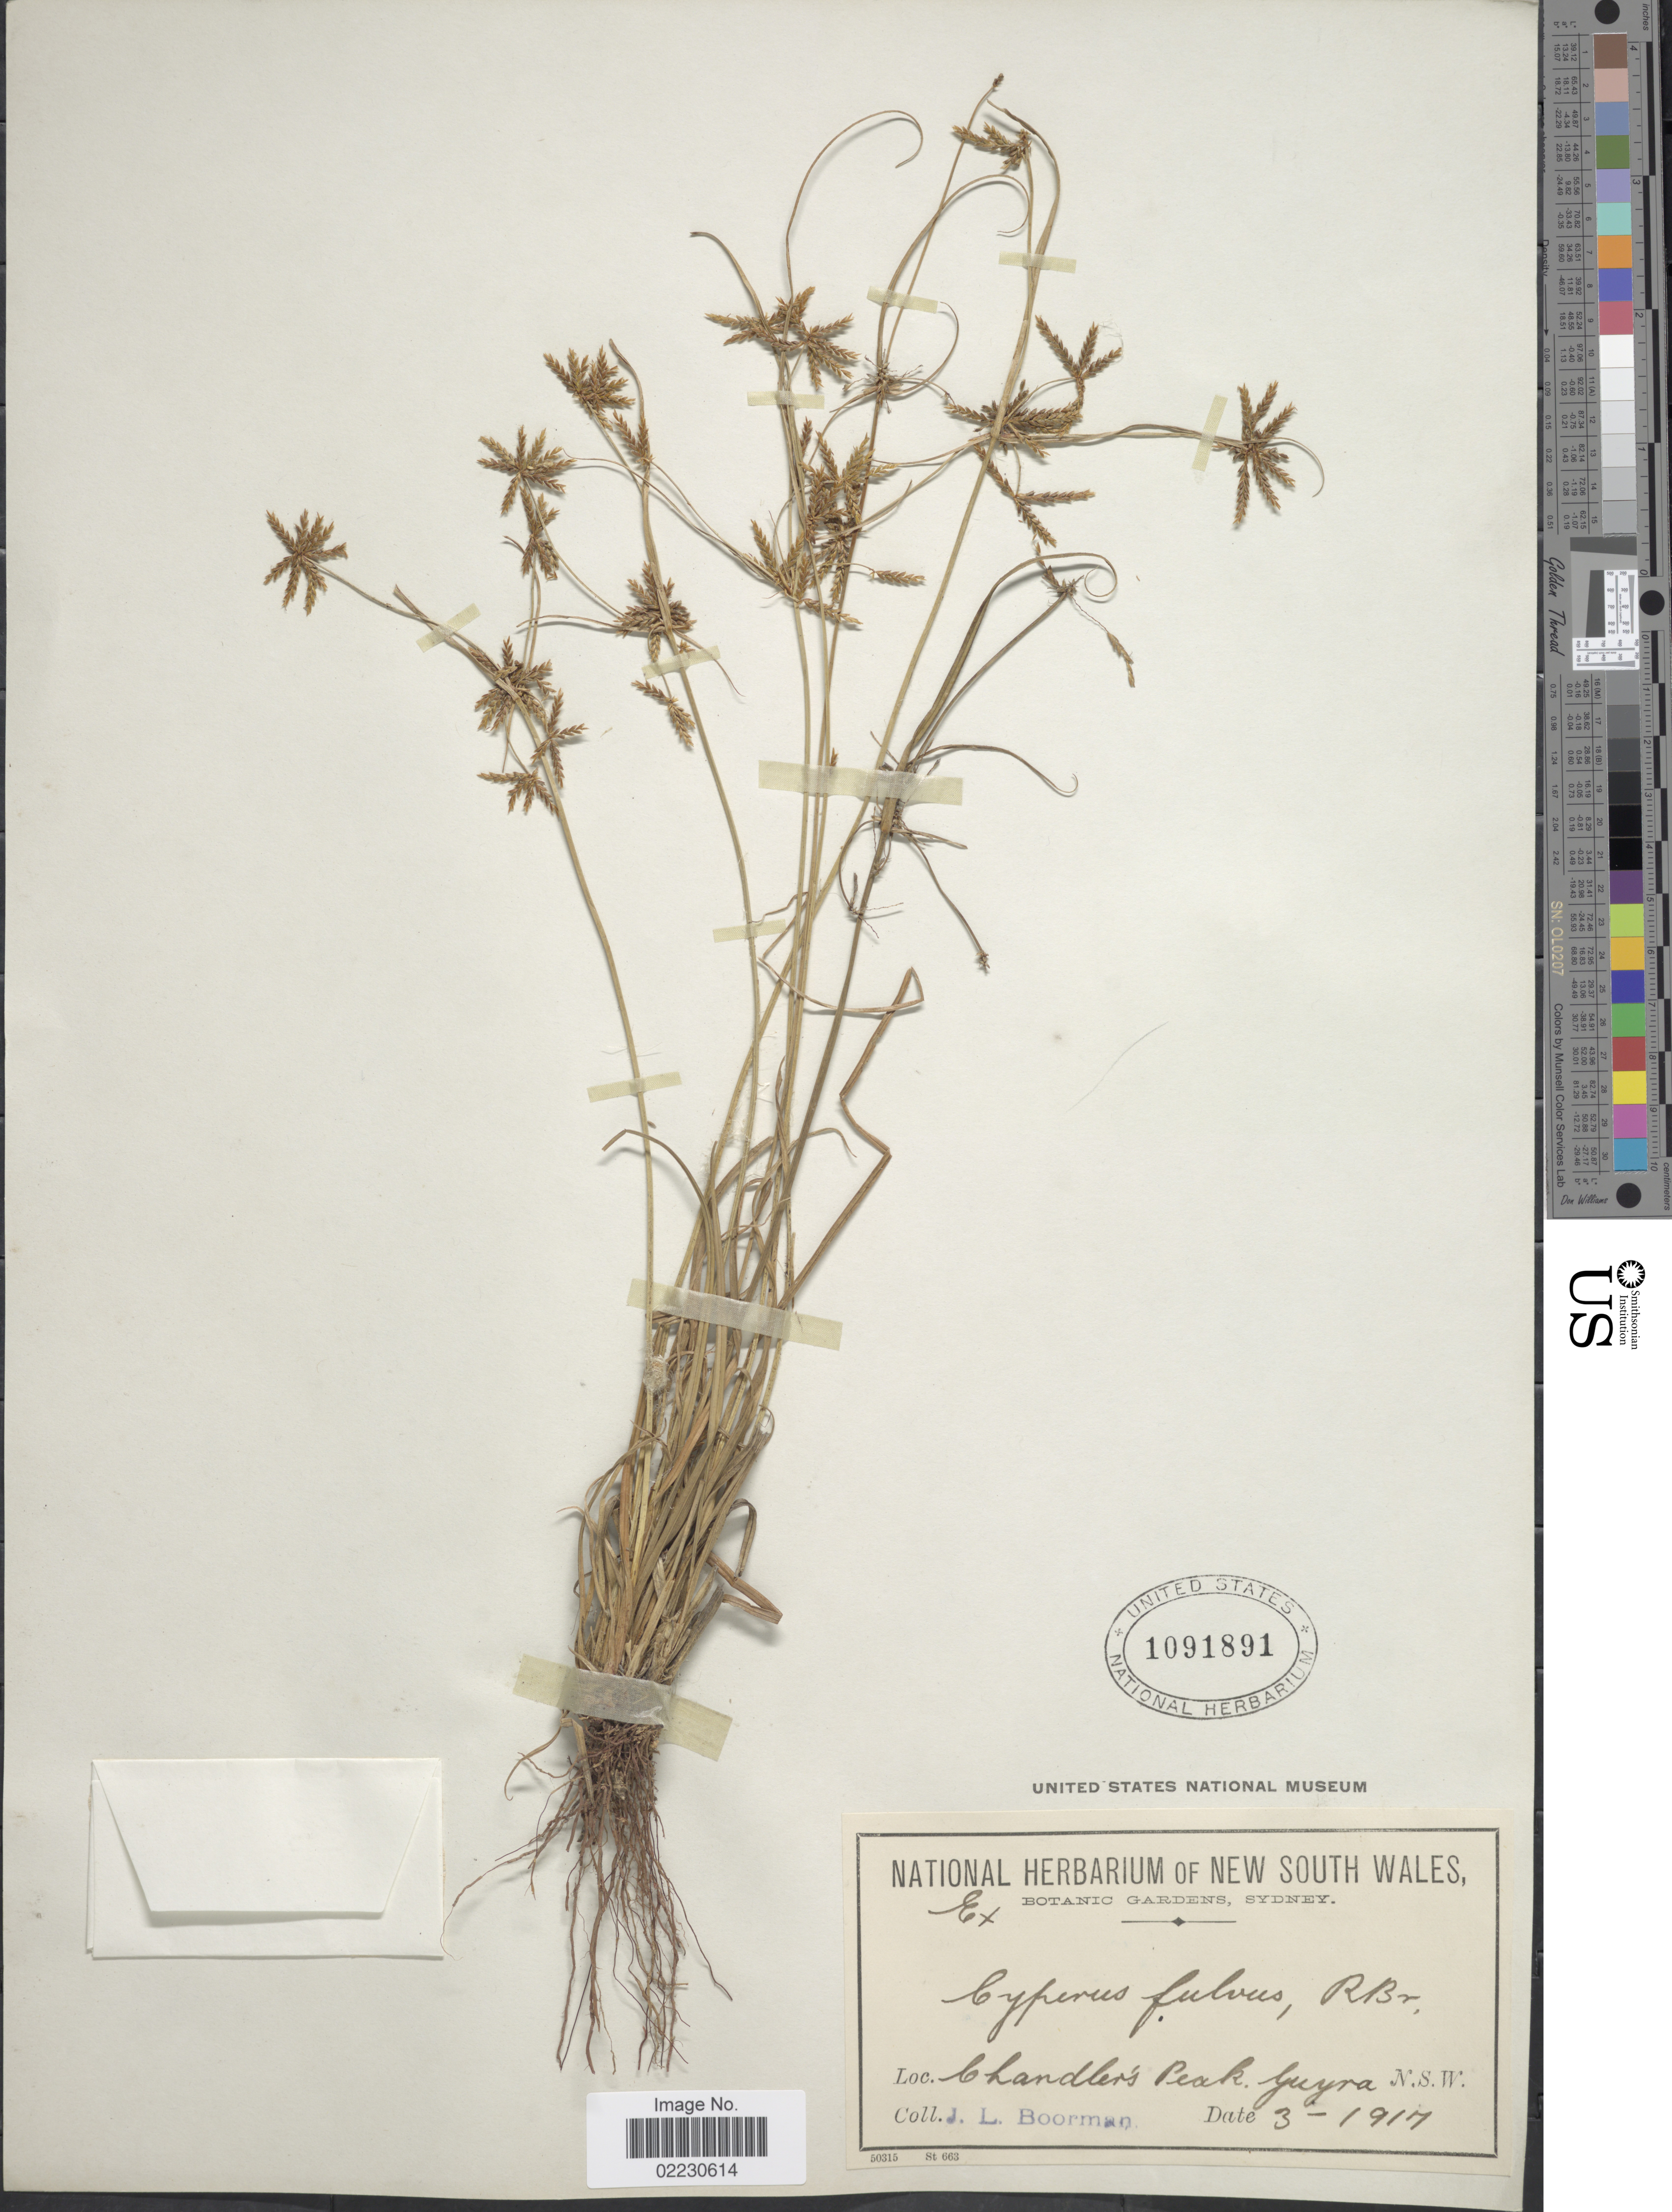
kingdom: Plantae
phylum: Tracheophyta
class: Liliopsida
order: Poales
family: Cyperaceae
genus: Cyperus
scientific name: Cyperus fulvus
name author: R. Br.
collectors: J. Boorman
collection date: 1917-03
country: Australia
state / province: New South Wales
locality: Chandler's peak, Guyra. N.S.W.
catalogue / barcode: US 1091891